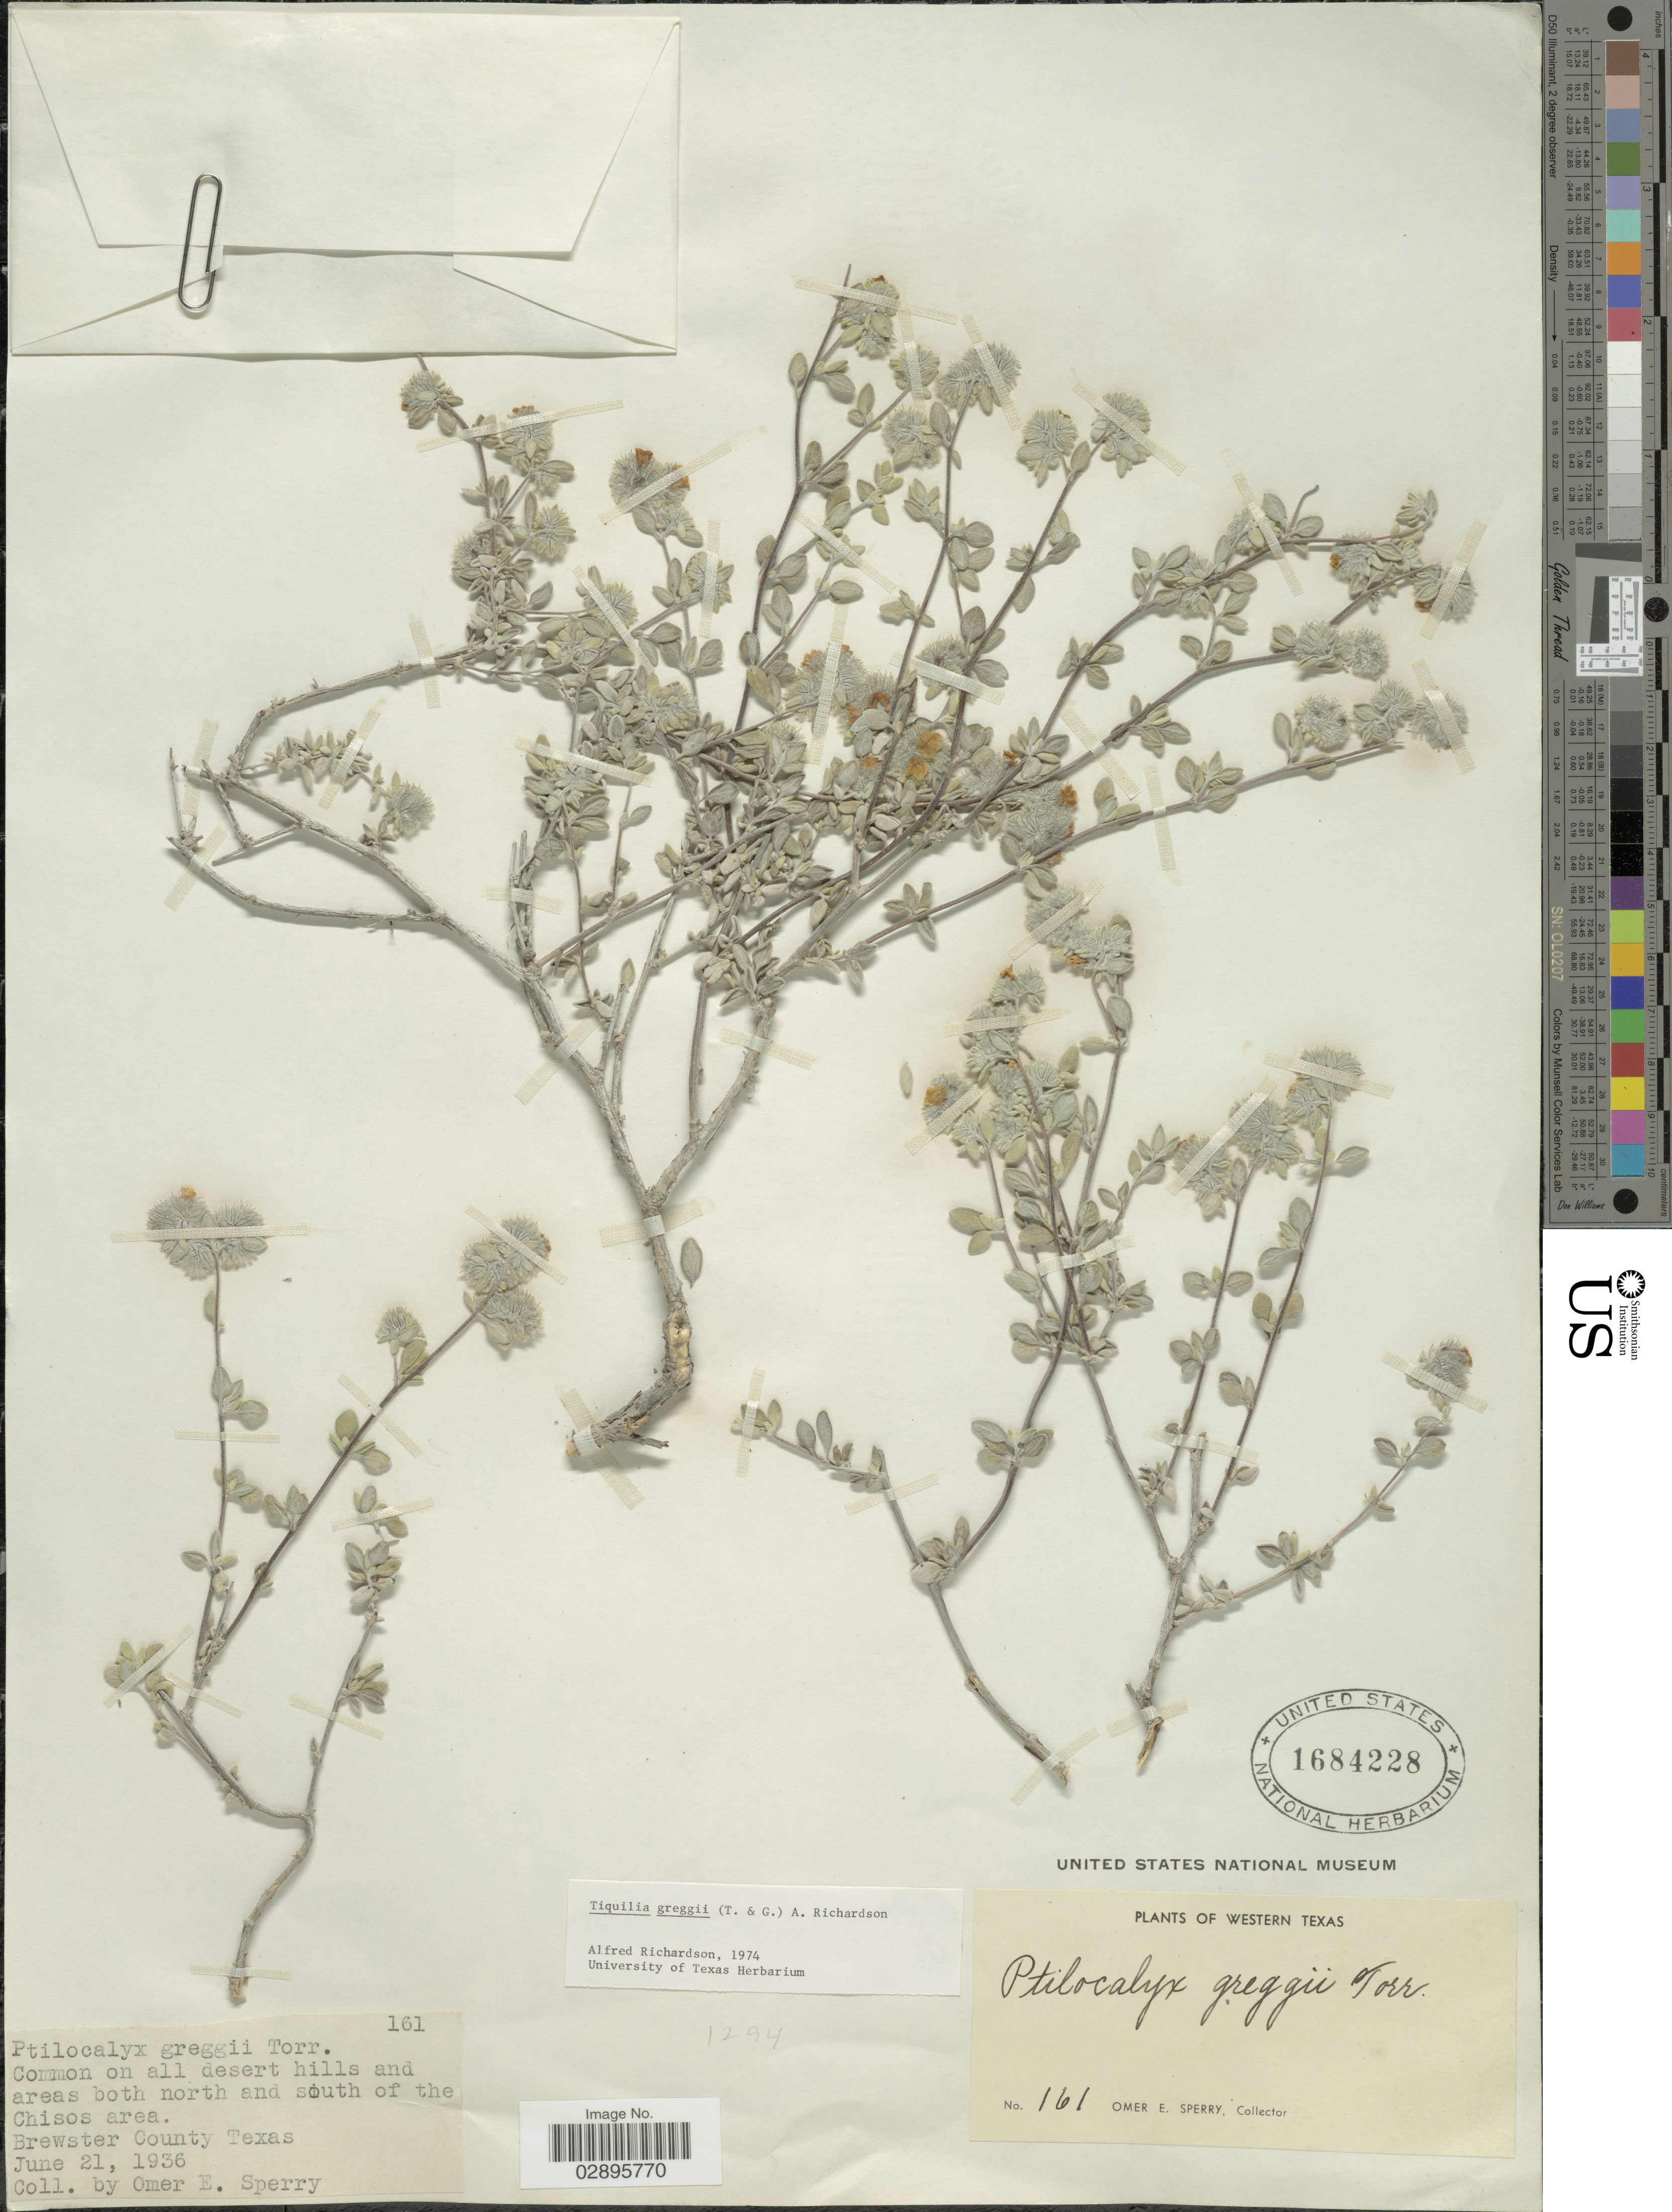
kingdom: Plantae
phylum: Tracheophyta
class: Magnoliopsida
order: Boraginales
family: Ehretiaceae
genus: Tiquilia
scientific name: Tiquilia greggii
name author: (Torr.) A.T. Richardson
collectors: O. E. Sperry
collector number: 161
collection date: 1936-06-21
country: United States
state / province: Texas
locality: Western Texas. Common on all desert hills and areas both north and south of the Chisos area. Brewster County.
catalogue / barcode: US 1684228